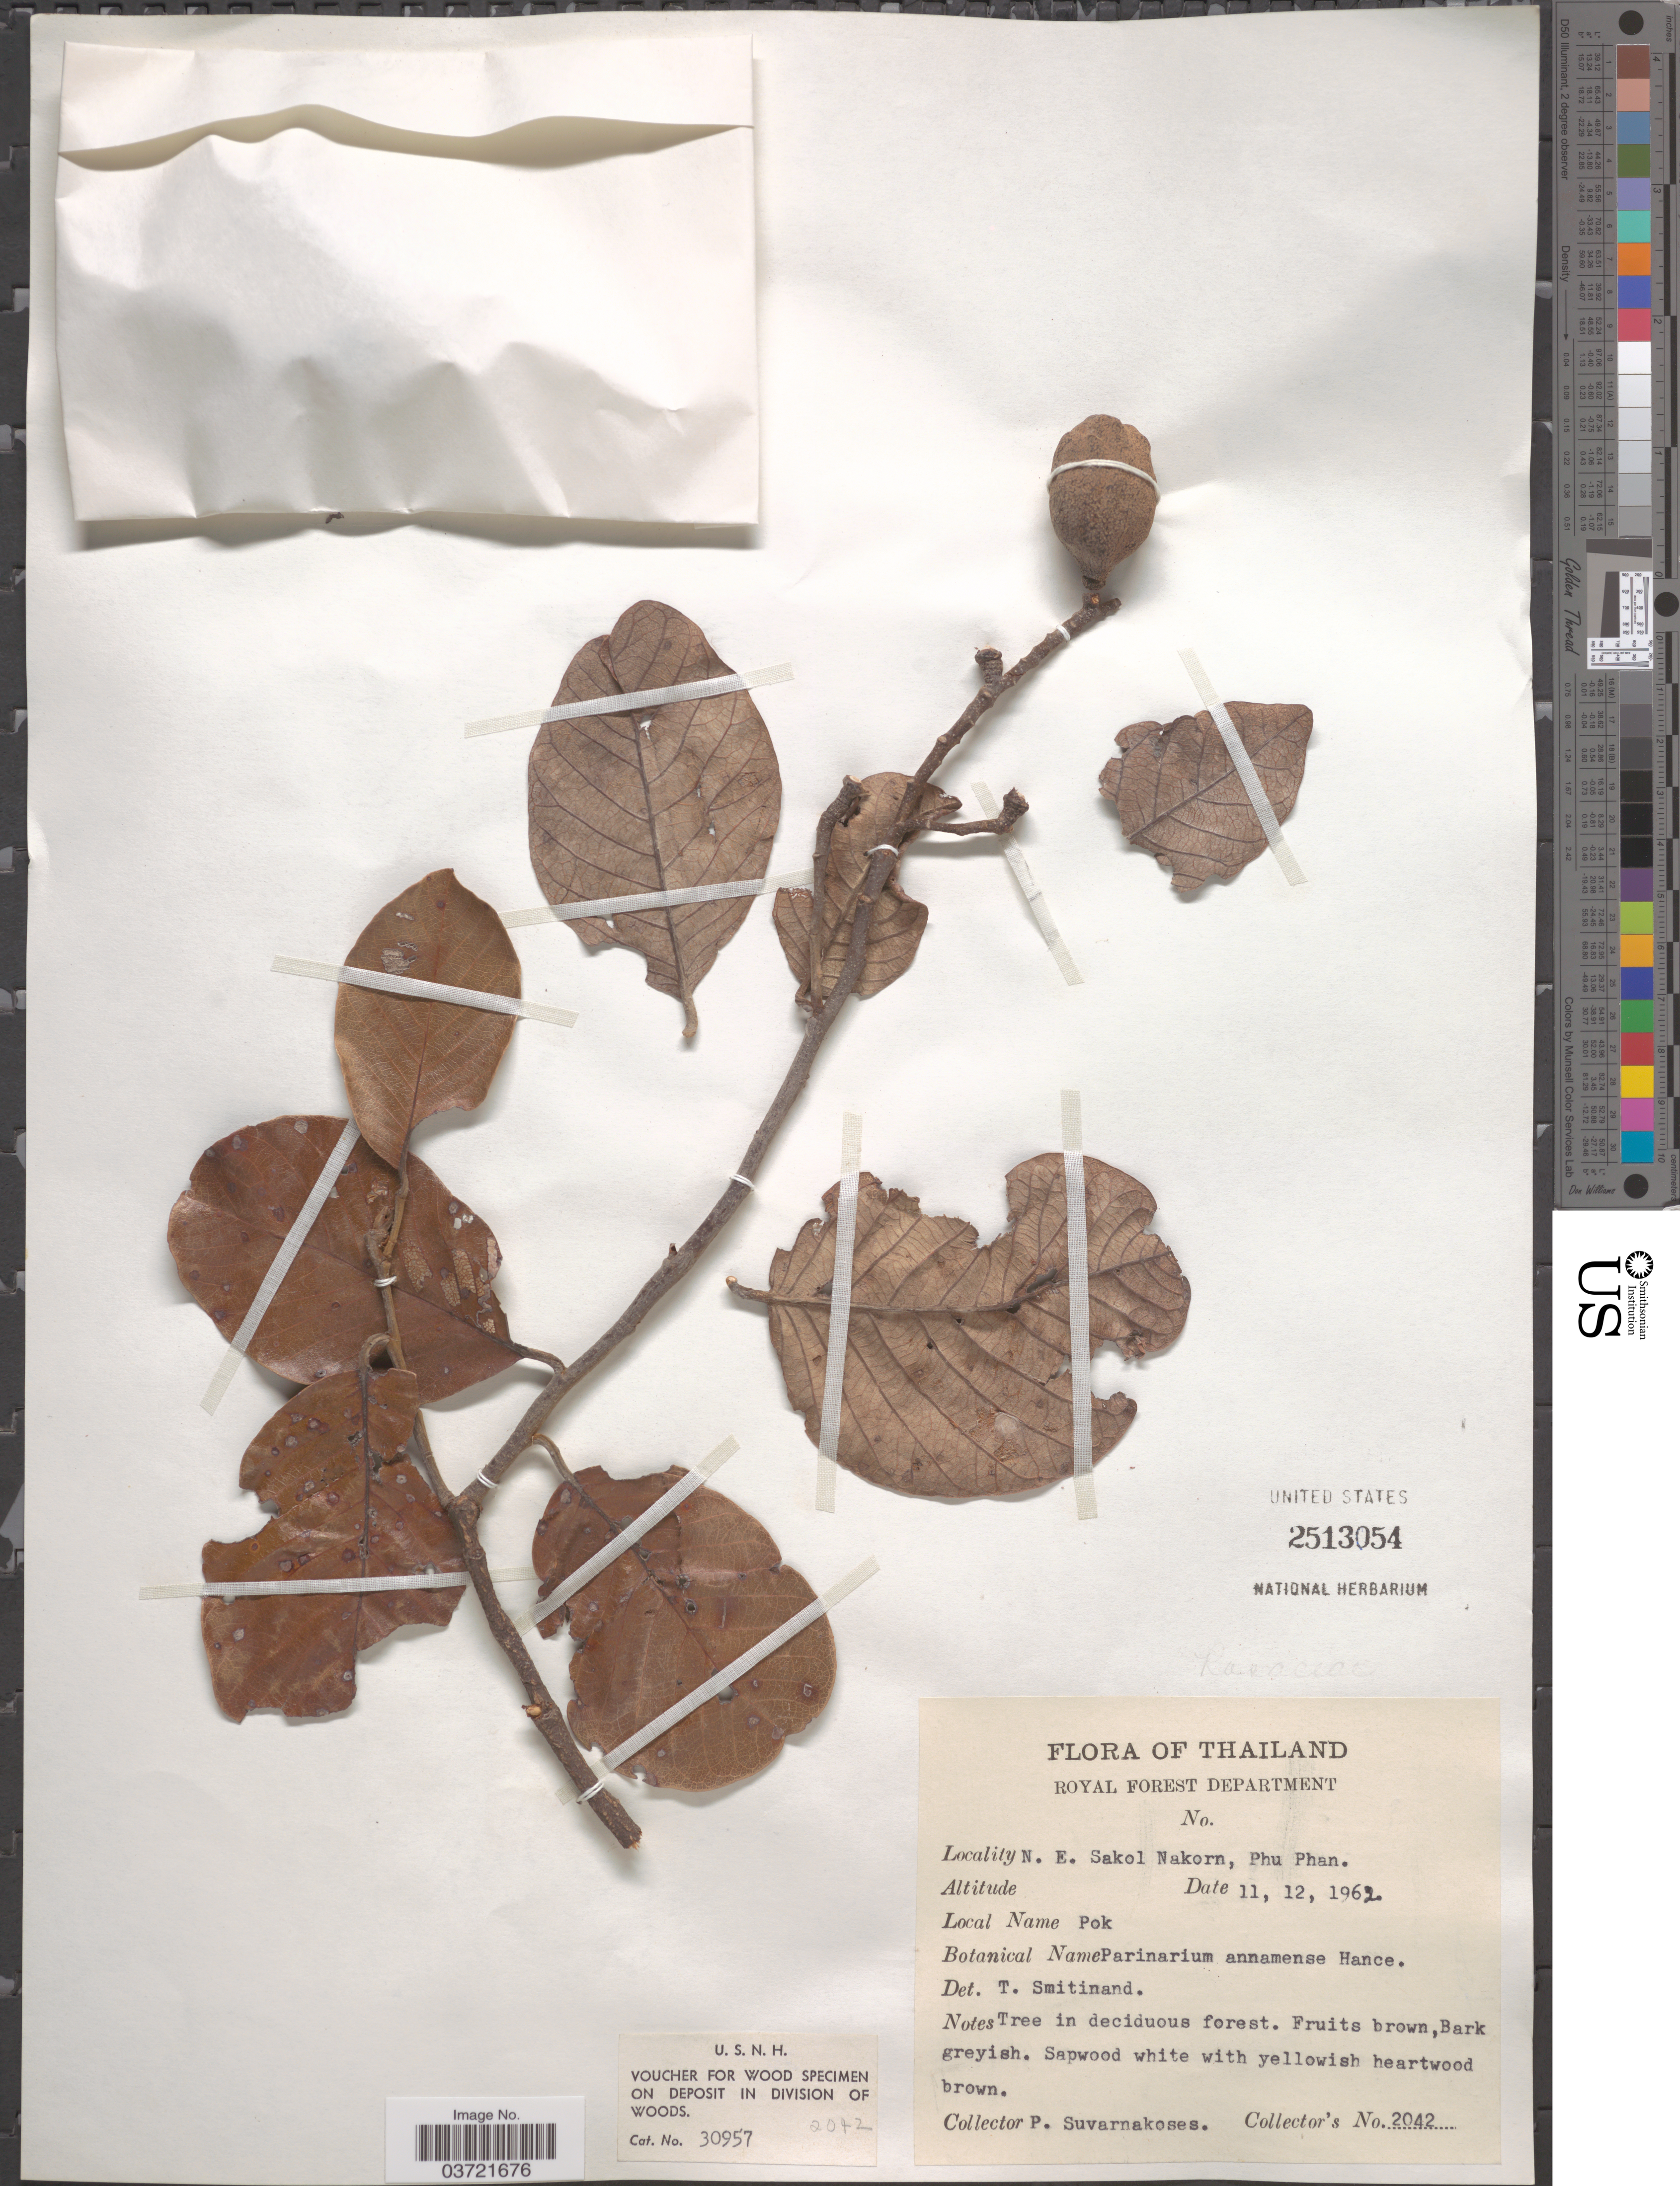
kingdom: Plantae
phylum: Tracheophyta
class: Magnoliopsida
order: Malpighiales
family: Chrysobalanaceae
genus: Parinari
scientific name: Parinari anamensis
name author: Hance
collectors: P. Suvarnakoses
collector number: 2042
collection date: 1962-12-11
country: Thailand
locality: N. E. Sakol Nakorn, Phu Phan.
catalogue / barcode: US 2513054